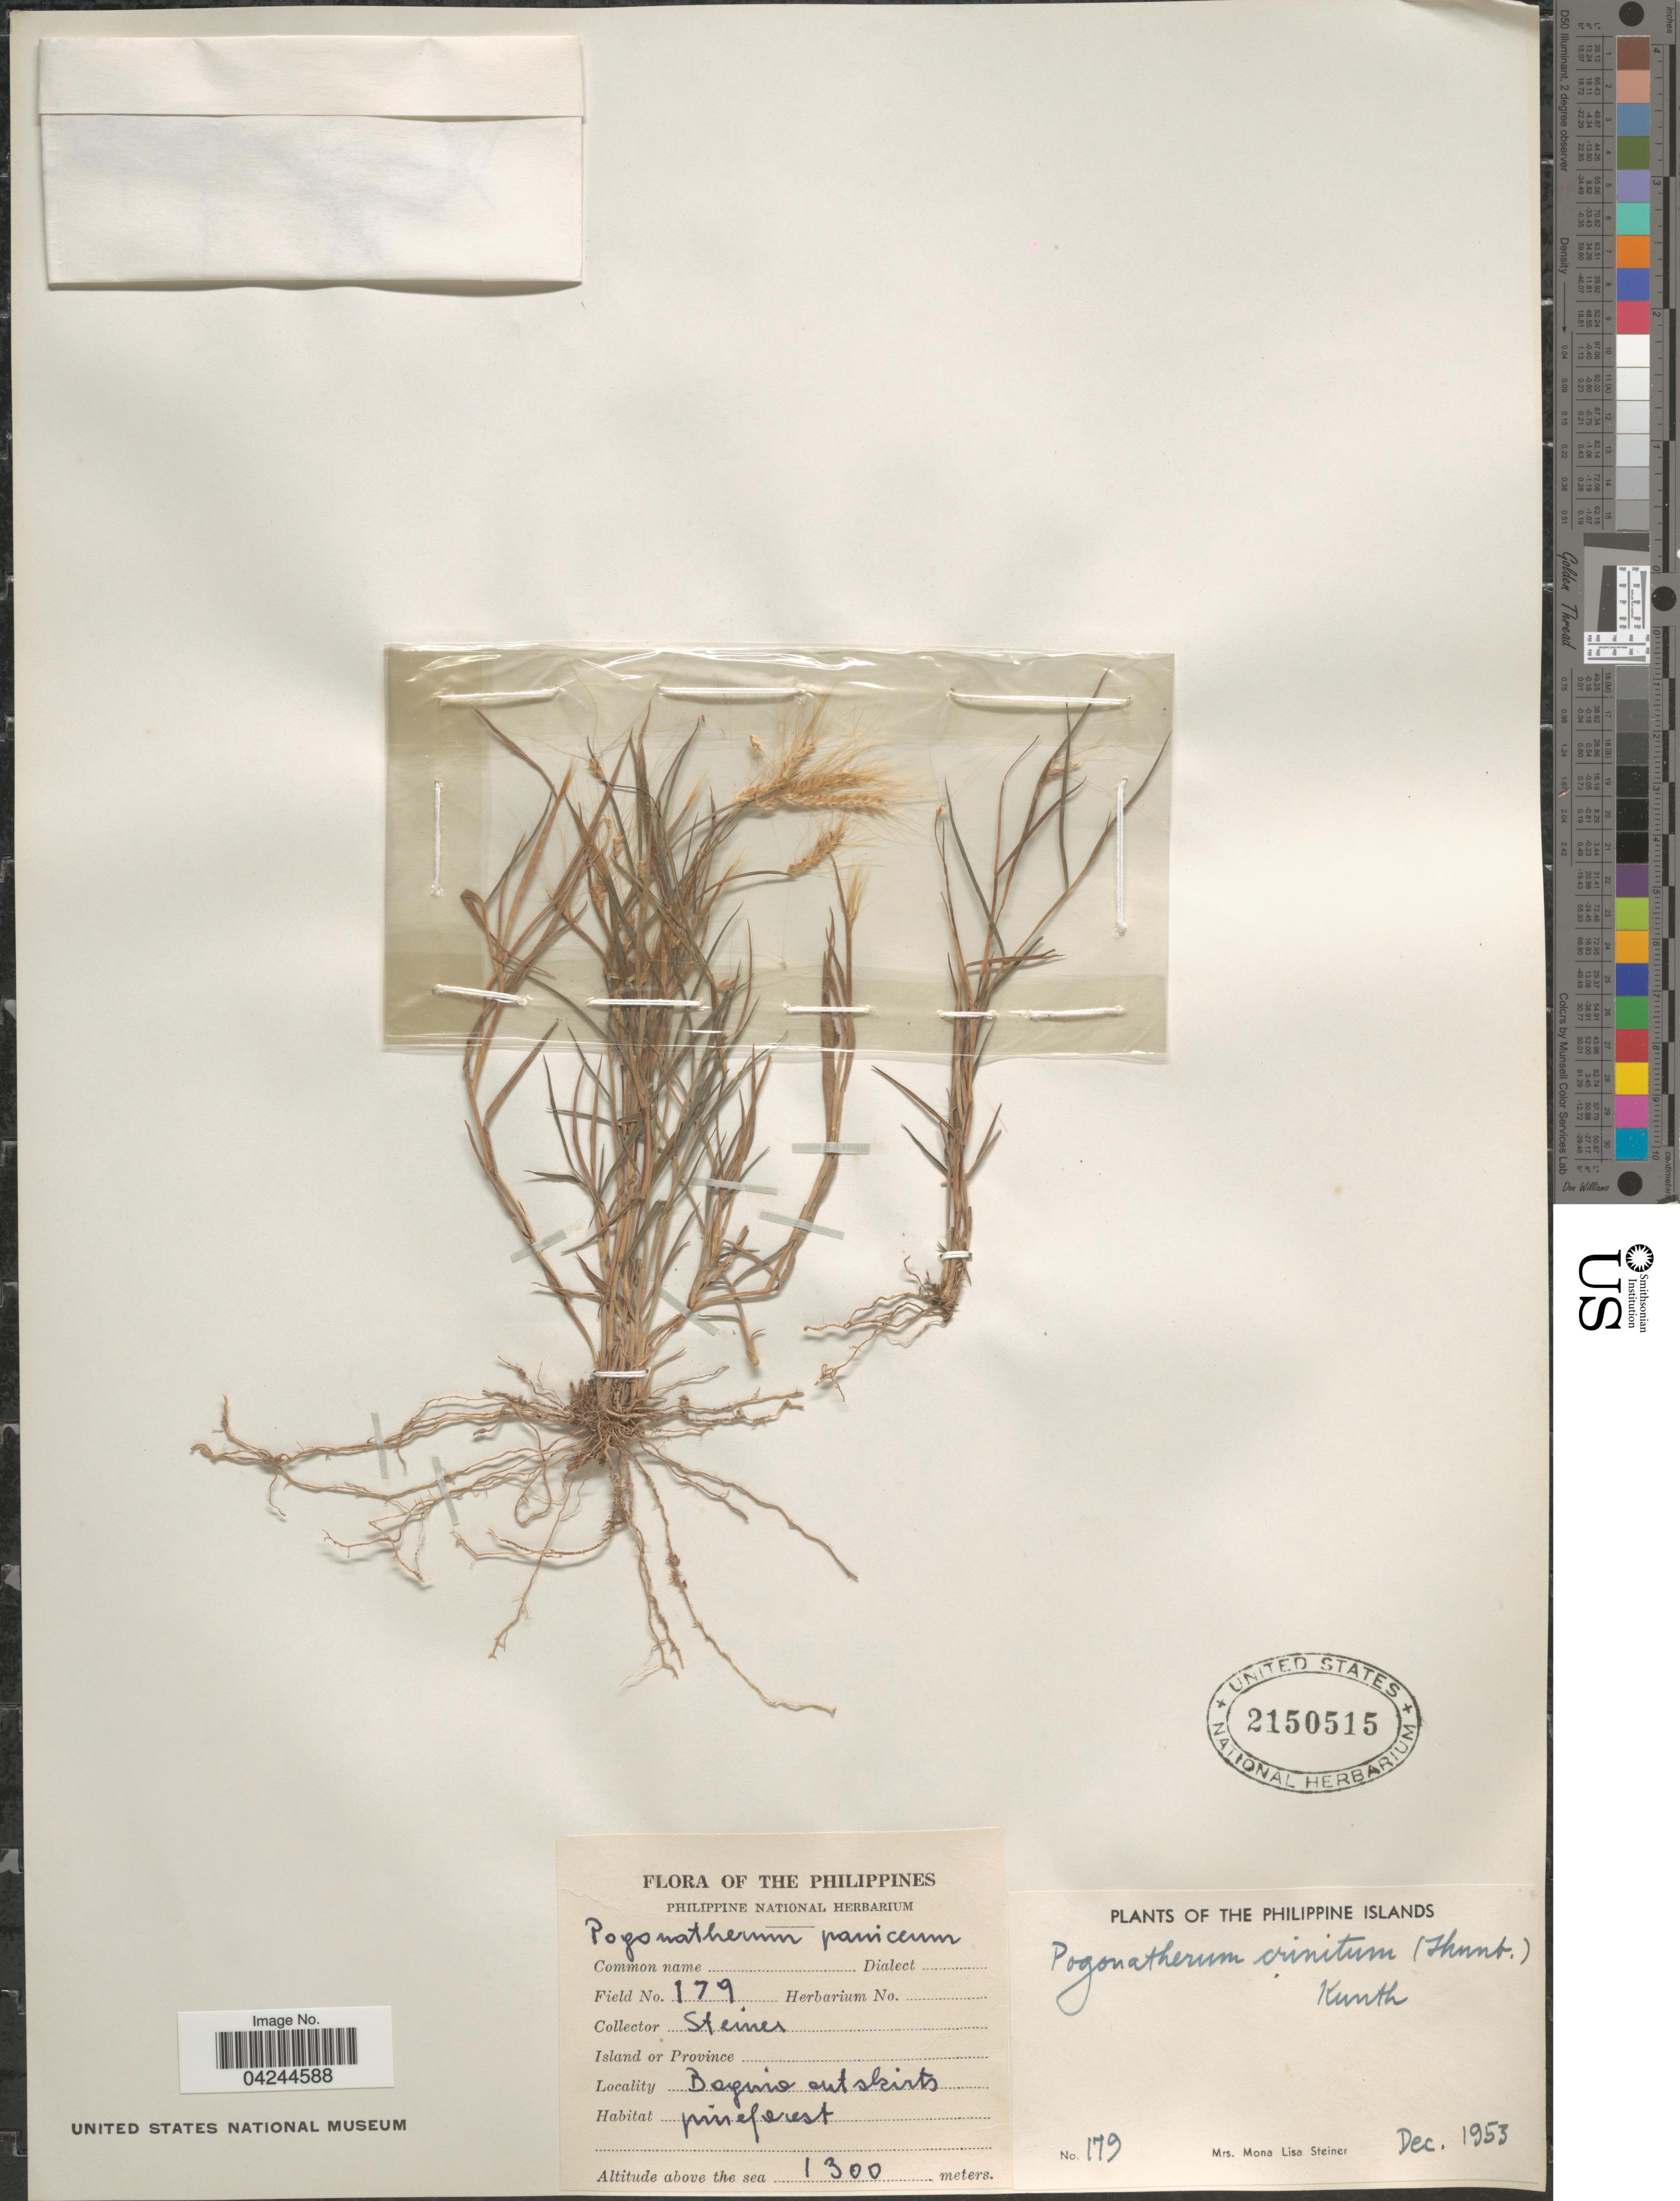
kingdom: Plantae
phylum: Tracheophyta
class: Liliopsida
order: Poales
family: Poaceae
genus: Pogonatherum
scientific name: Pogonatherum crinitum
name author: (Thunb.) Kunth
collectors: M. Steiner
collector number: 179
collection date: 1953-12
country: Philippines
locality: The Philippine Islands. Baguio outskirts.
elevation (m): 1300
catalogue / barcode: US 2150515